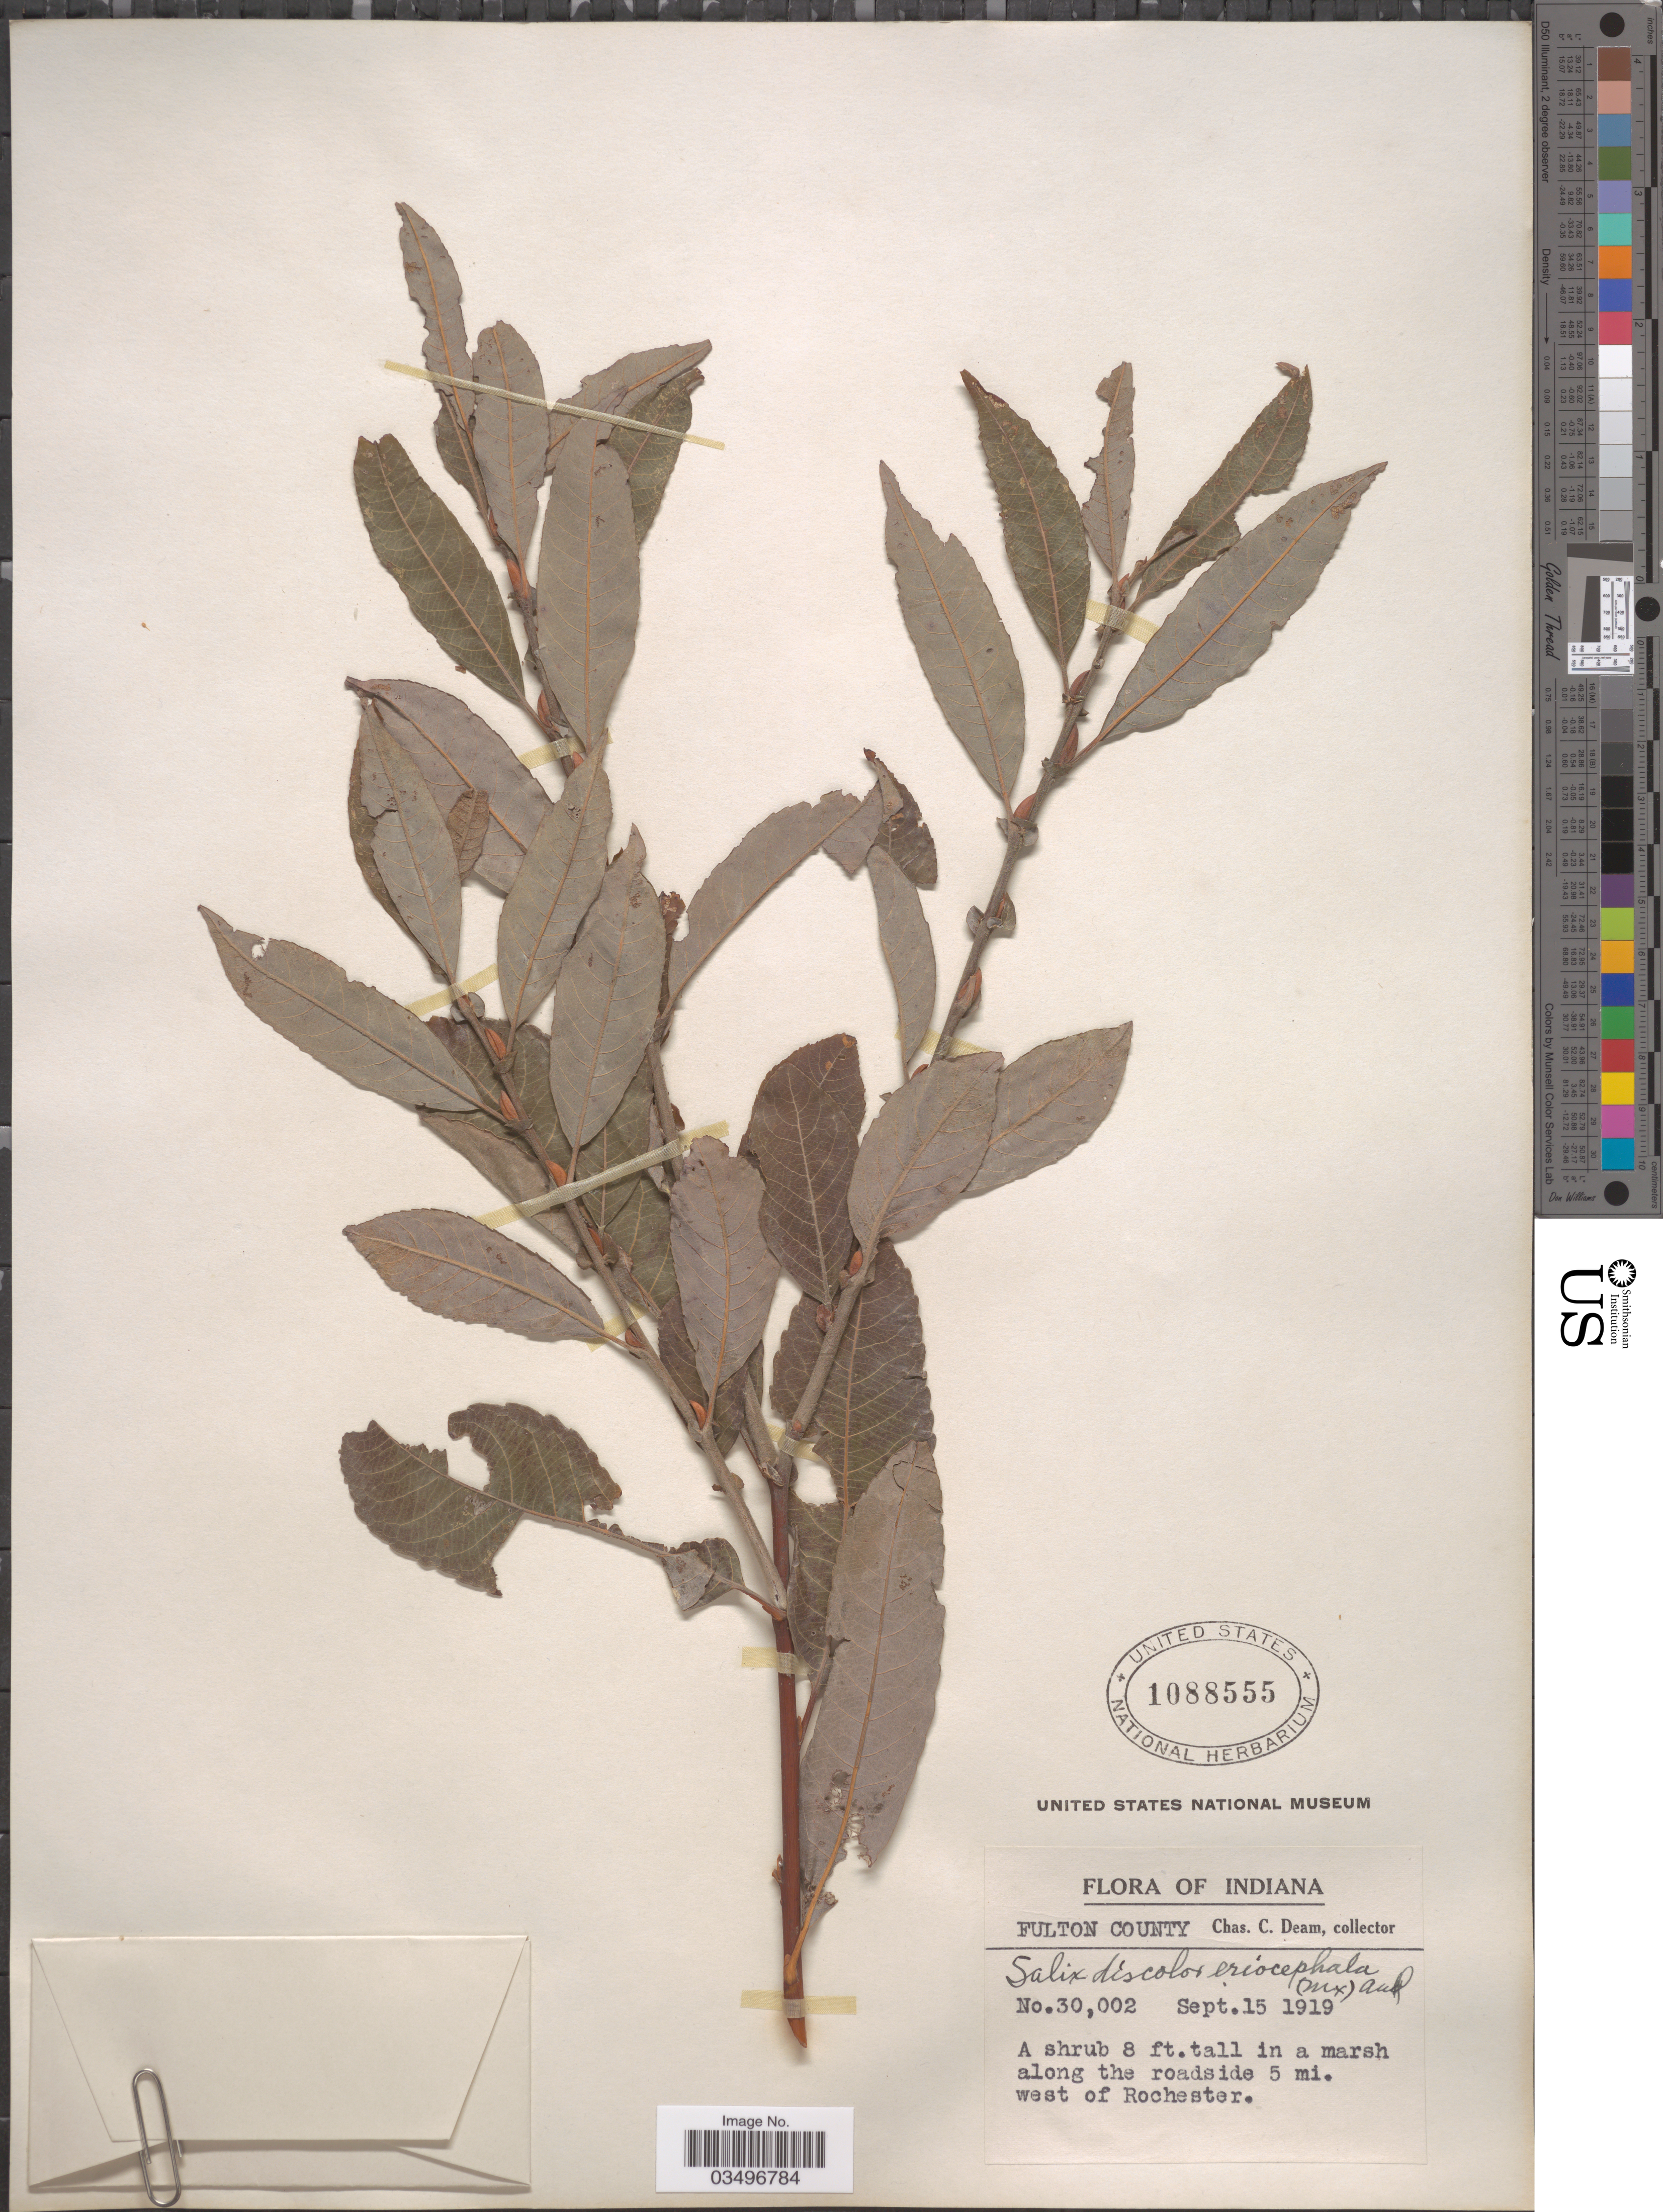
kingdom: Plantae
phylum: Tracheophyta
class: Magnoliopsida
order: Malpighiales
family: Salicaceae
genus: Salix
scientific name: Salix discolor var. eriocephala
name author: (Michx.) Andersson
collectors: C. C. Deam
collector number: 30002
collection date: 1919-09-15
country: United States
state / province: Indiana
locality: Fulton County. Along the roadside 5 mi. west of Rochester.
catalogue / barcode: US 1088555